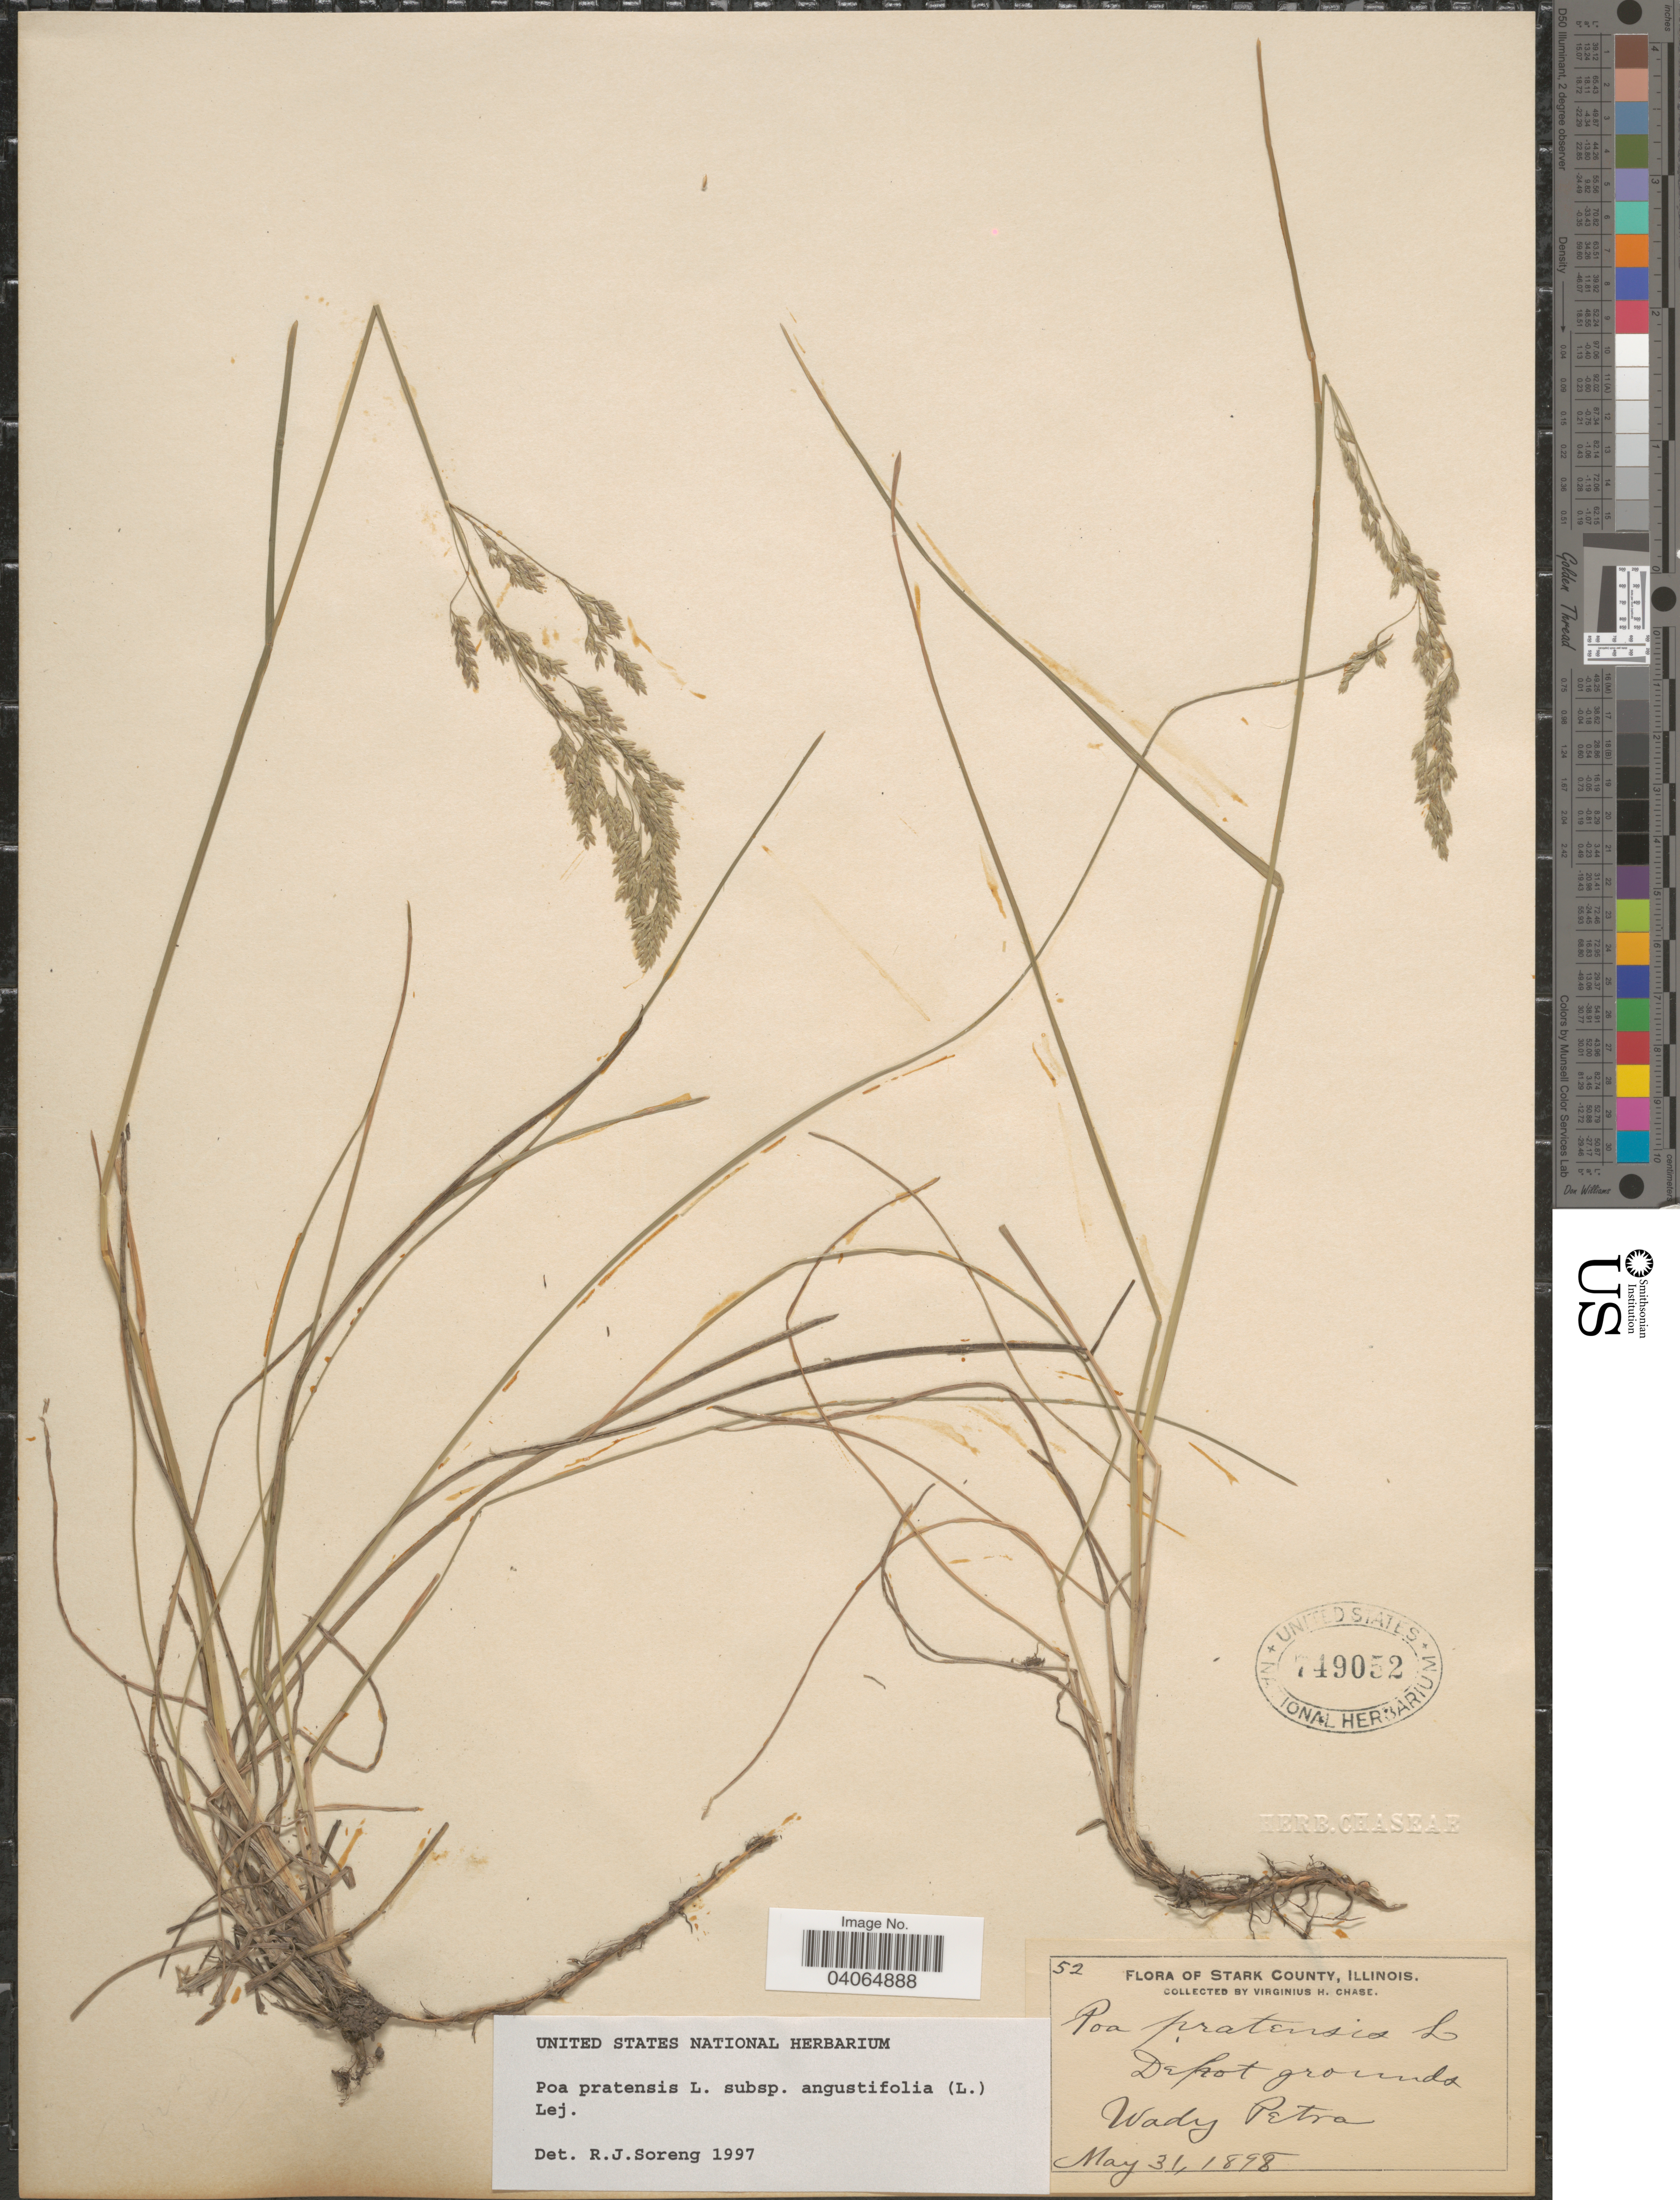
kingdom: Plantae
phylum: Tracheophyta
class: Liliopsida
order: Poales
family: Poaceae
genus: Poa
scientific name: Poa pratensis subsp. angustifolia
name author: (L.) Lej.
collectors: V. H. Chase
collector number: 52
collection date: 1898-05-31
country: United States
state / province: Illinois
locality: Stark County. Wady Petra.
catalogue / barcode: US 749052